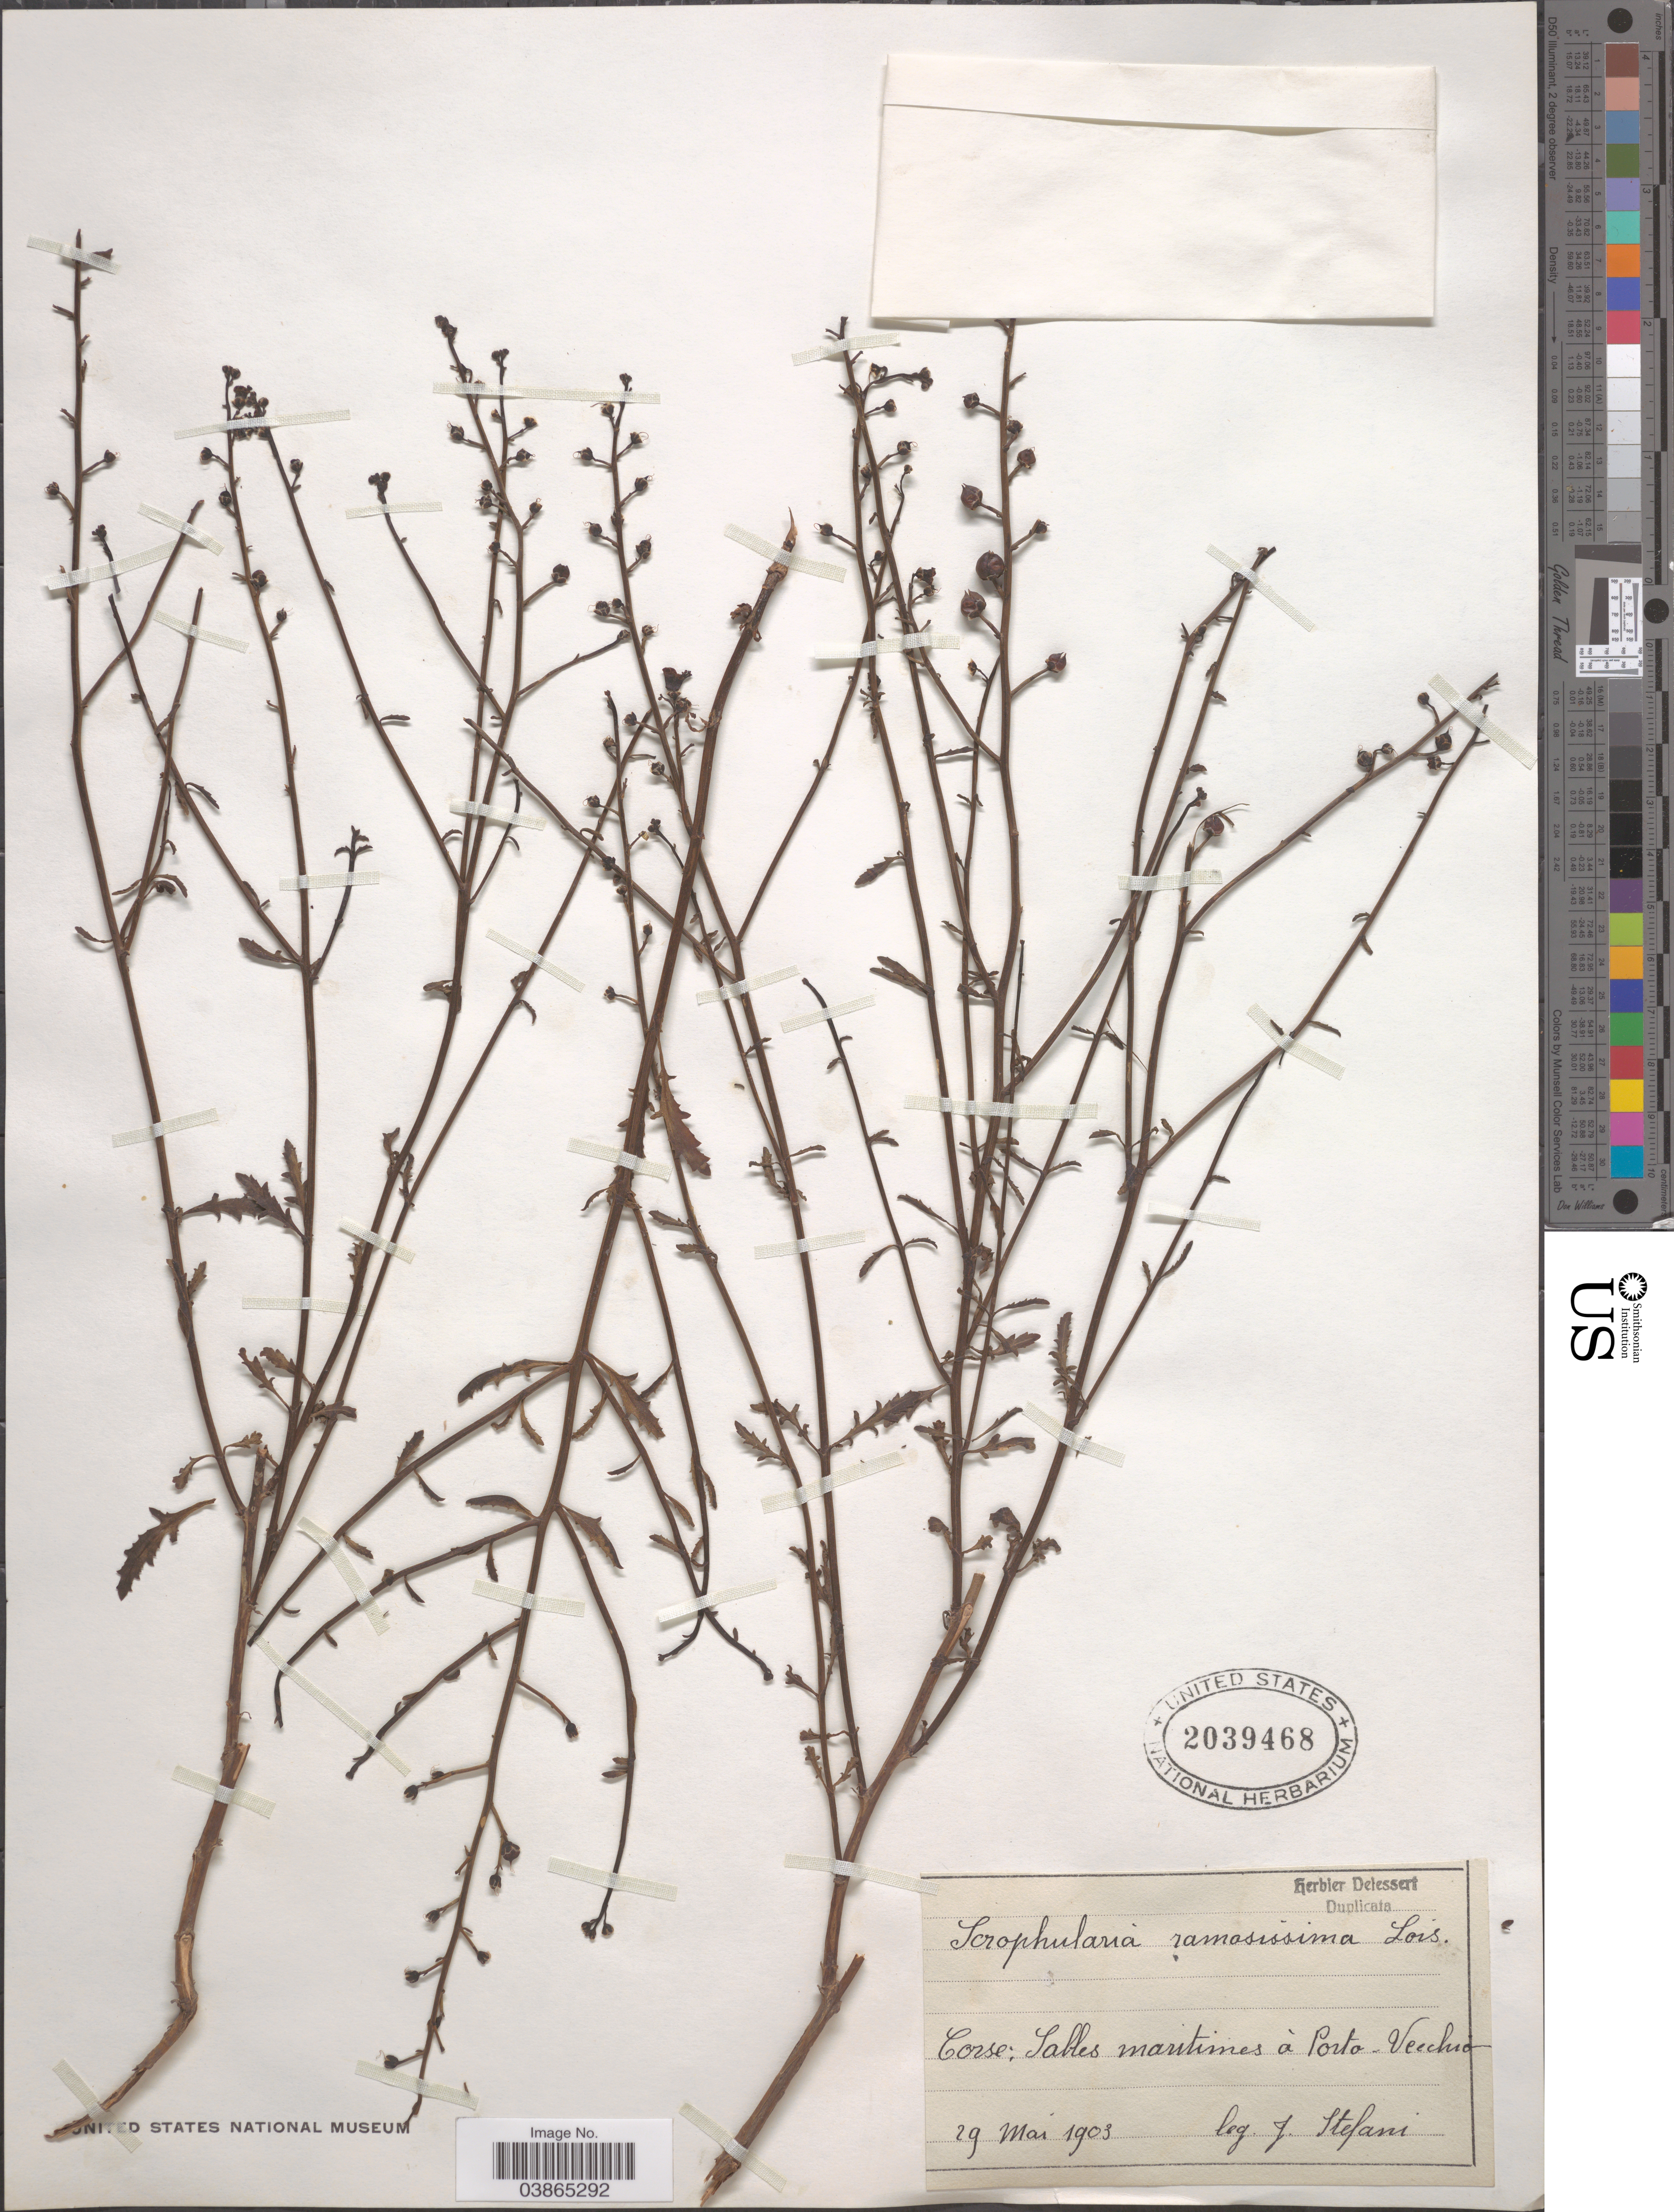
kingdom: Plantae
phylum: Tracheophyta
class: Magnoliopsida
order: Lamiales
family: Scrophulariaceae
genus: Scrophularia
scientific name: Scrophularia ramosissima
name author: Loisel.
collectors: J. Stefani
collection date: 1903-05-29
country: France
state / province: Corsica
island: Corse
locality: Corse: Sables maritimes à Porto-Vecchio.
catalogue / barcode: US 2039468